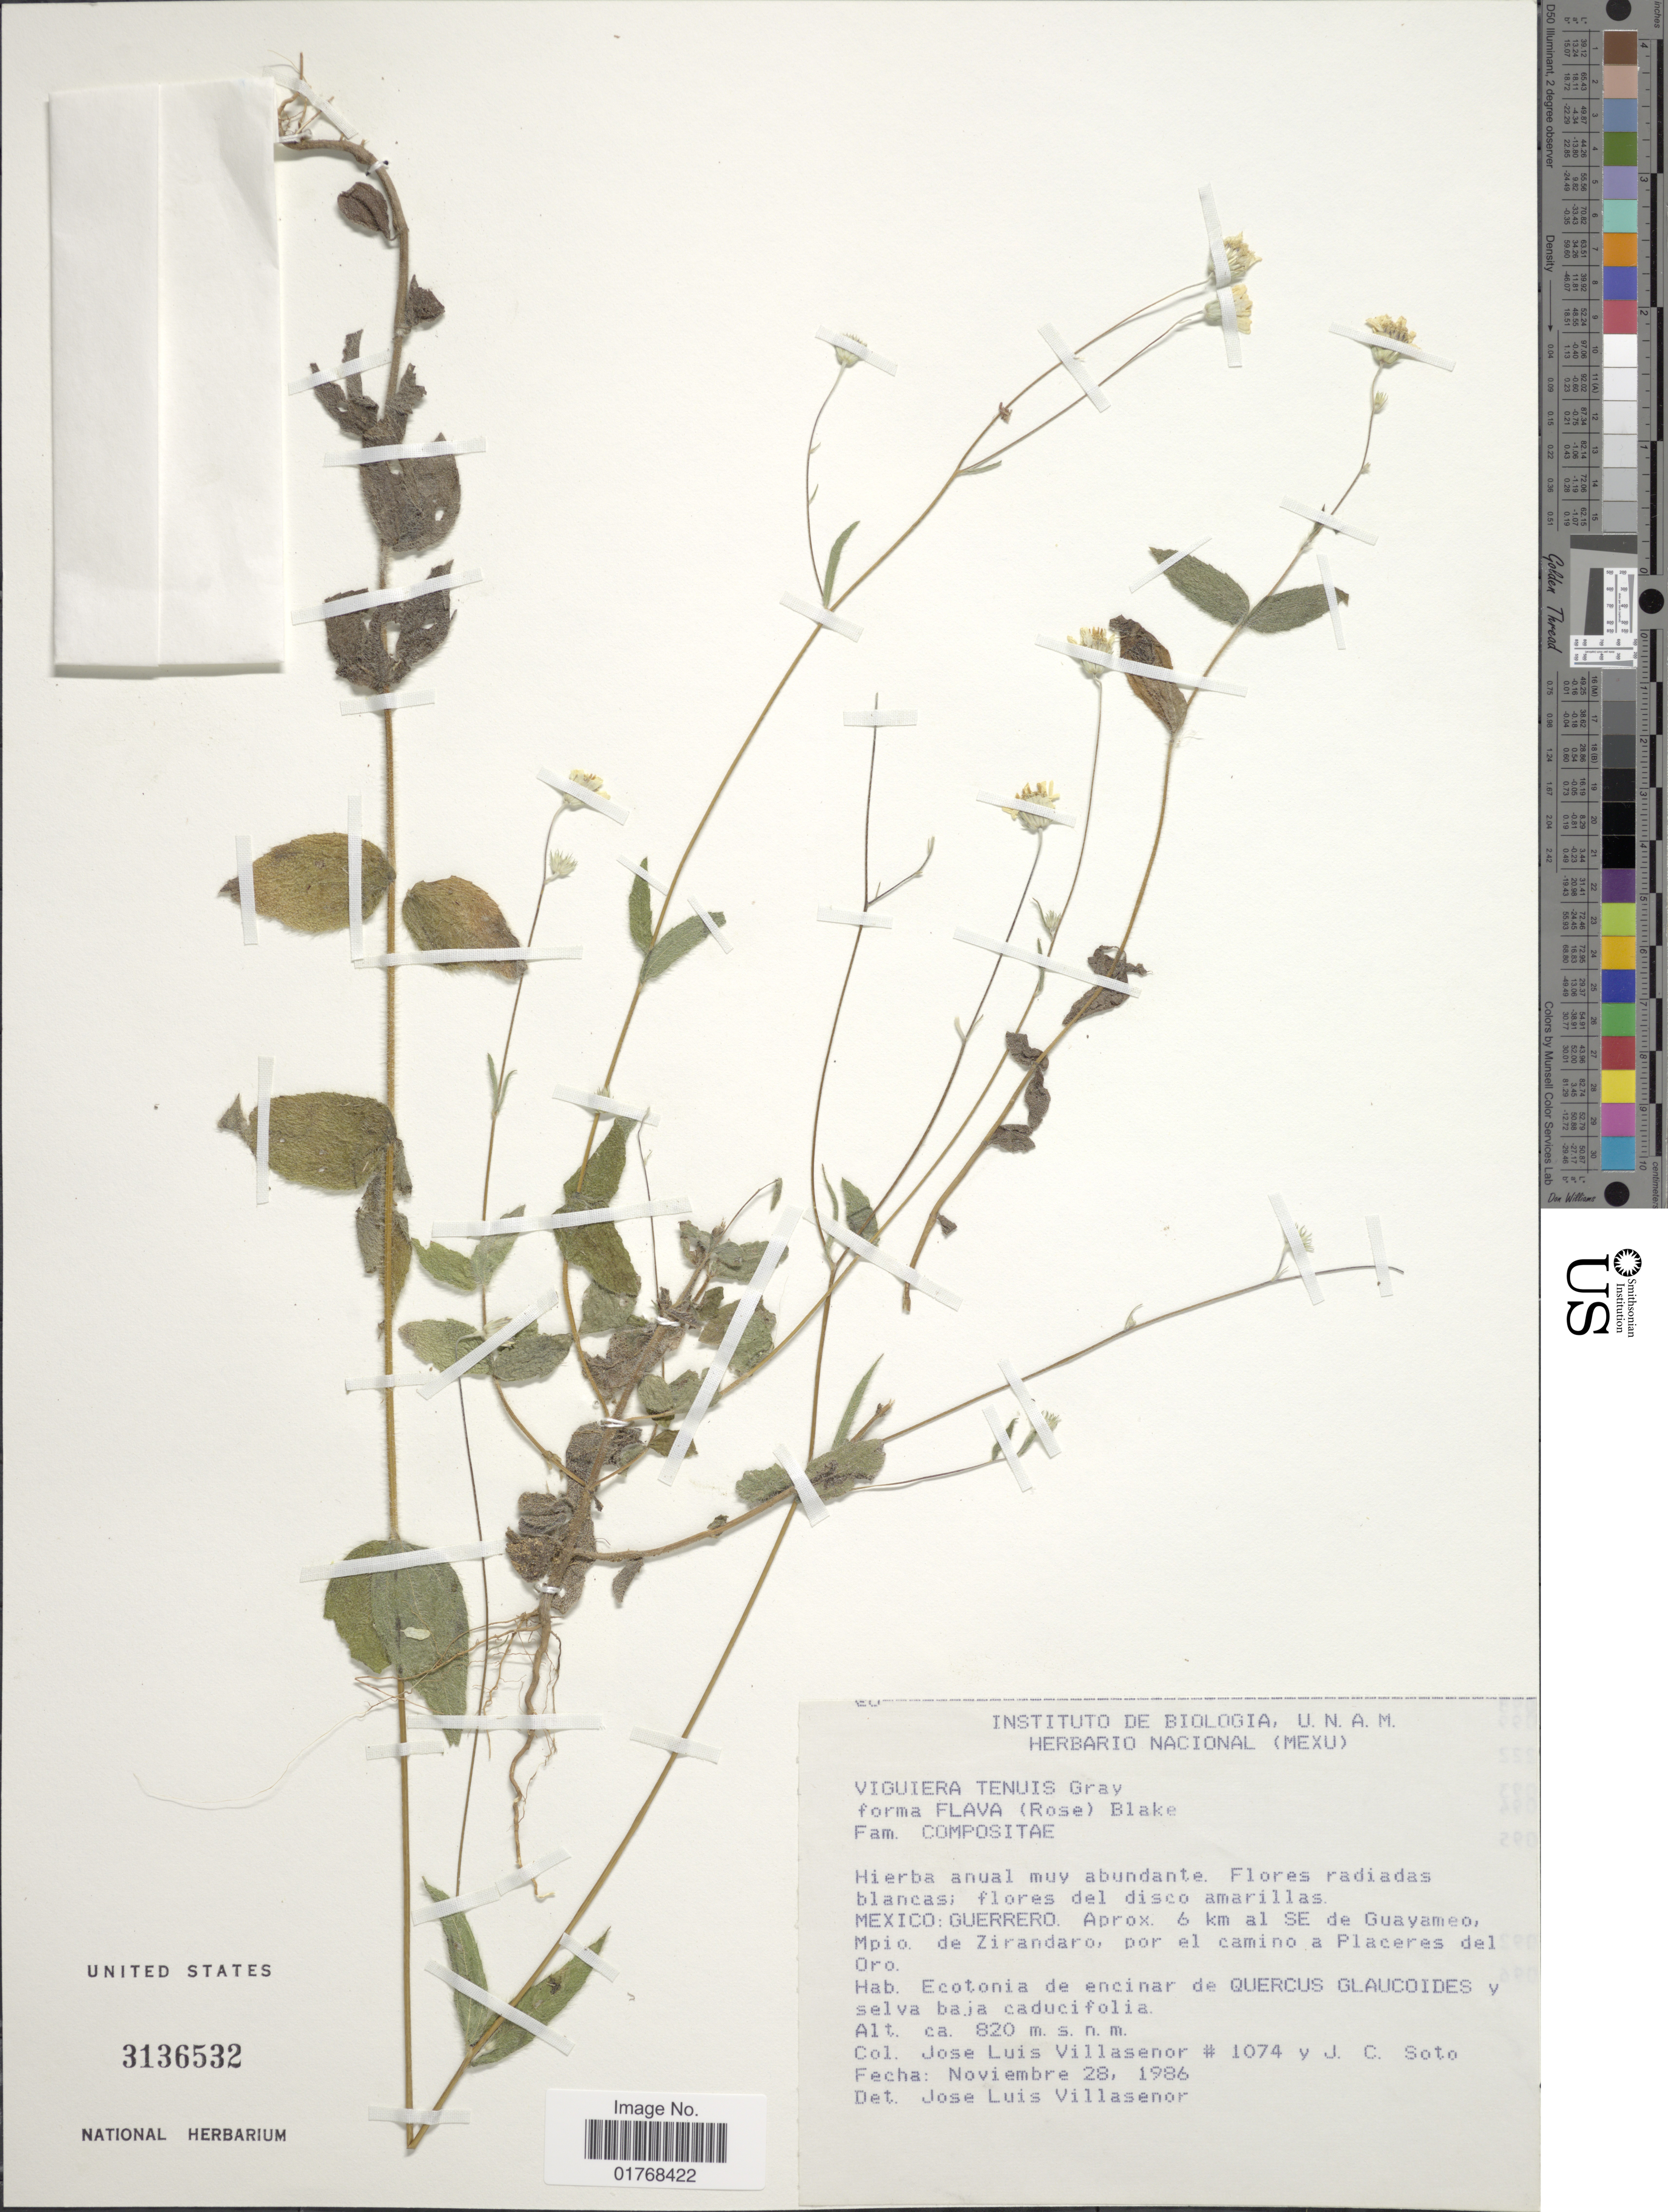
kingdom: Plantae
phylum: Tracheophyta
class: Magnoliopsida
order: Asterales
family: Asteraceae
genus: Viguiera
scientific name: Viguiera tenuis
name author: A. Gray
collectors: J. L. Villasenor & J. Soto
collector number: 1074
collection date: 1986-11-28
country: Mexico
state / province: Guerrero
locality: Mexico: Guerrero. Aprox. 6 km al SE de Guayameo, Mpio. de Zirandaro, por el camino a Placeres del Oro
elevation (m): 820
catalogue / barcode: US 3136532